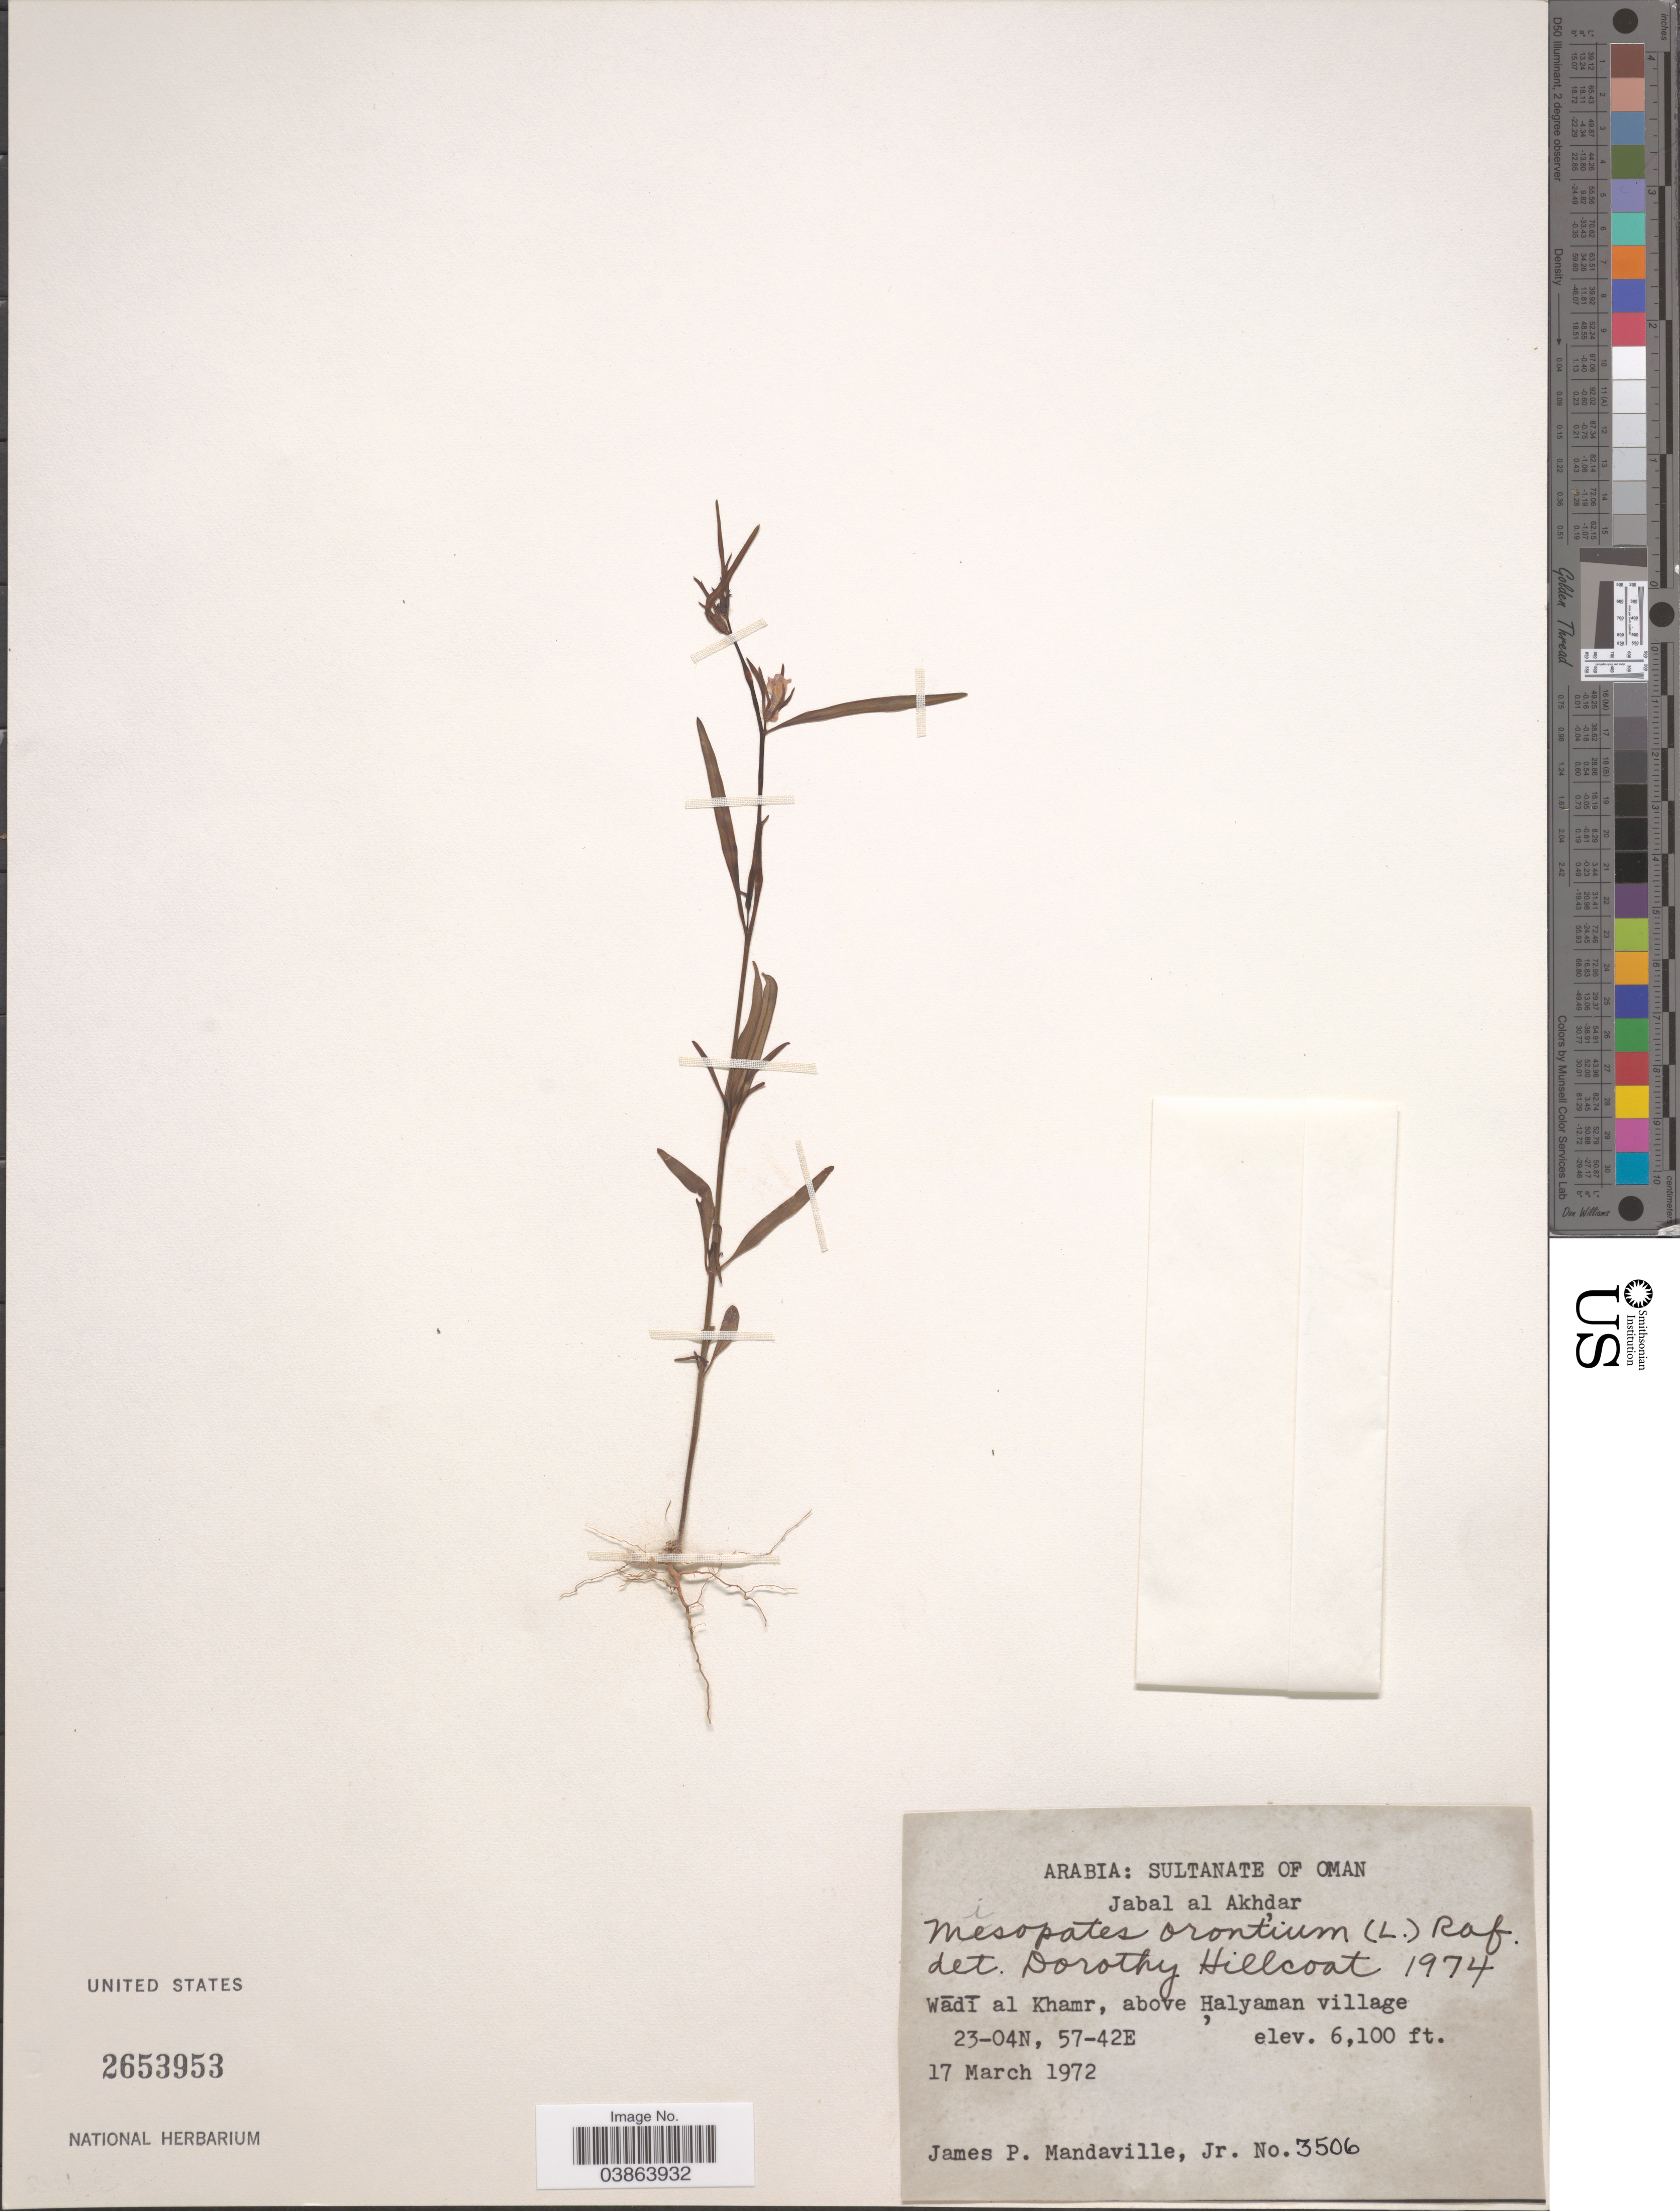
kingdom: Plantae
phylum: Tracheophyta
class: Magnoliopsida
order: Lamiales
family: Plantaginaceae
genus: Antirrhinum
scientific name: Antirrhinum orontium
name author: L.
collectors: J. Mandaville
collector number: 3506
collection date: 1972-03-17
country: Oman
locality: Arabia: Sultanate of Oman. Jabal al Akhdar. Wadi al Kahm, above Halyaman village.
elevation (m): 1859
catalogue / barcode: US 2653953